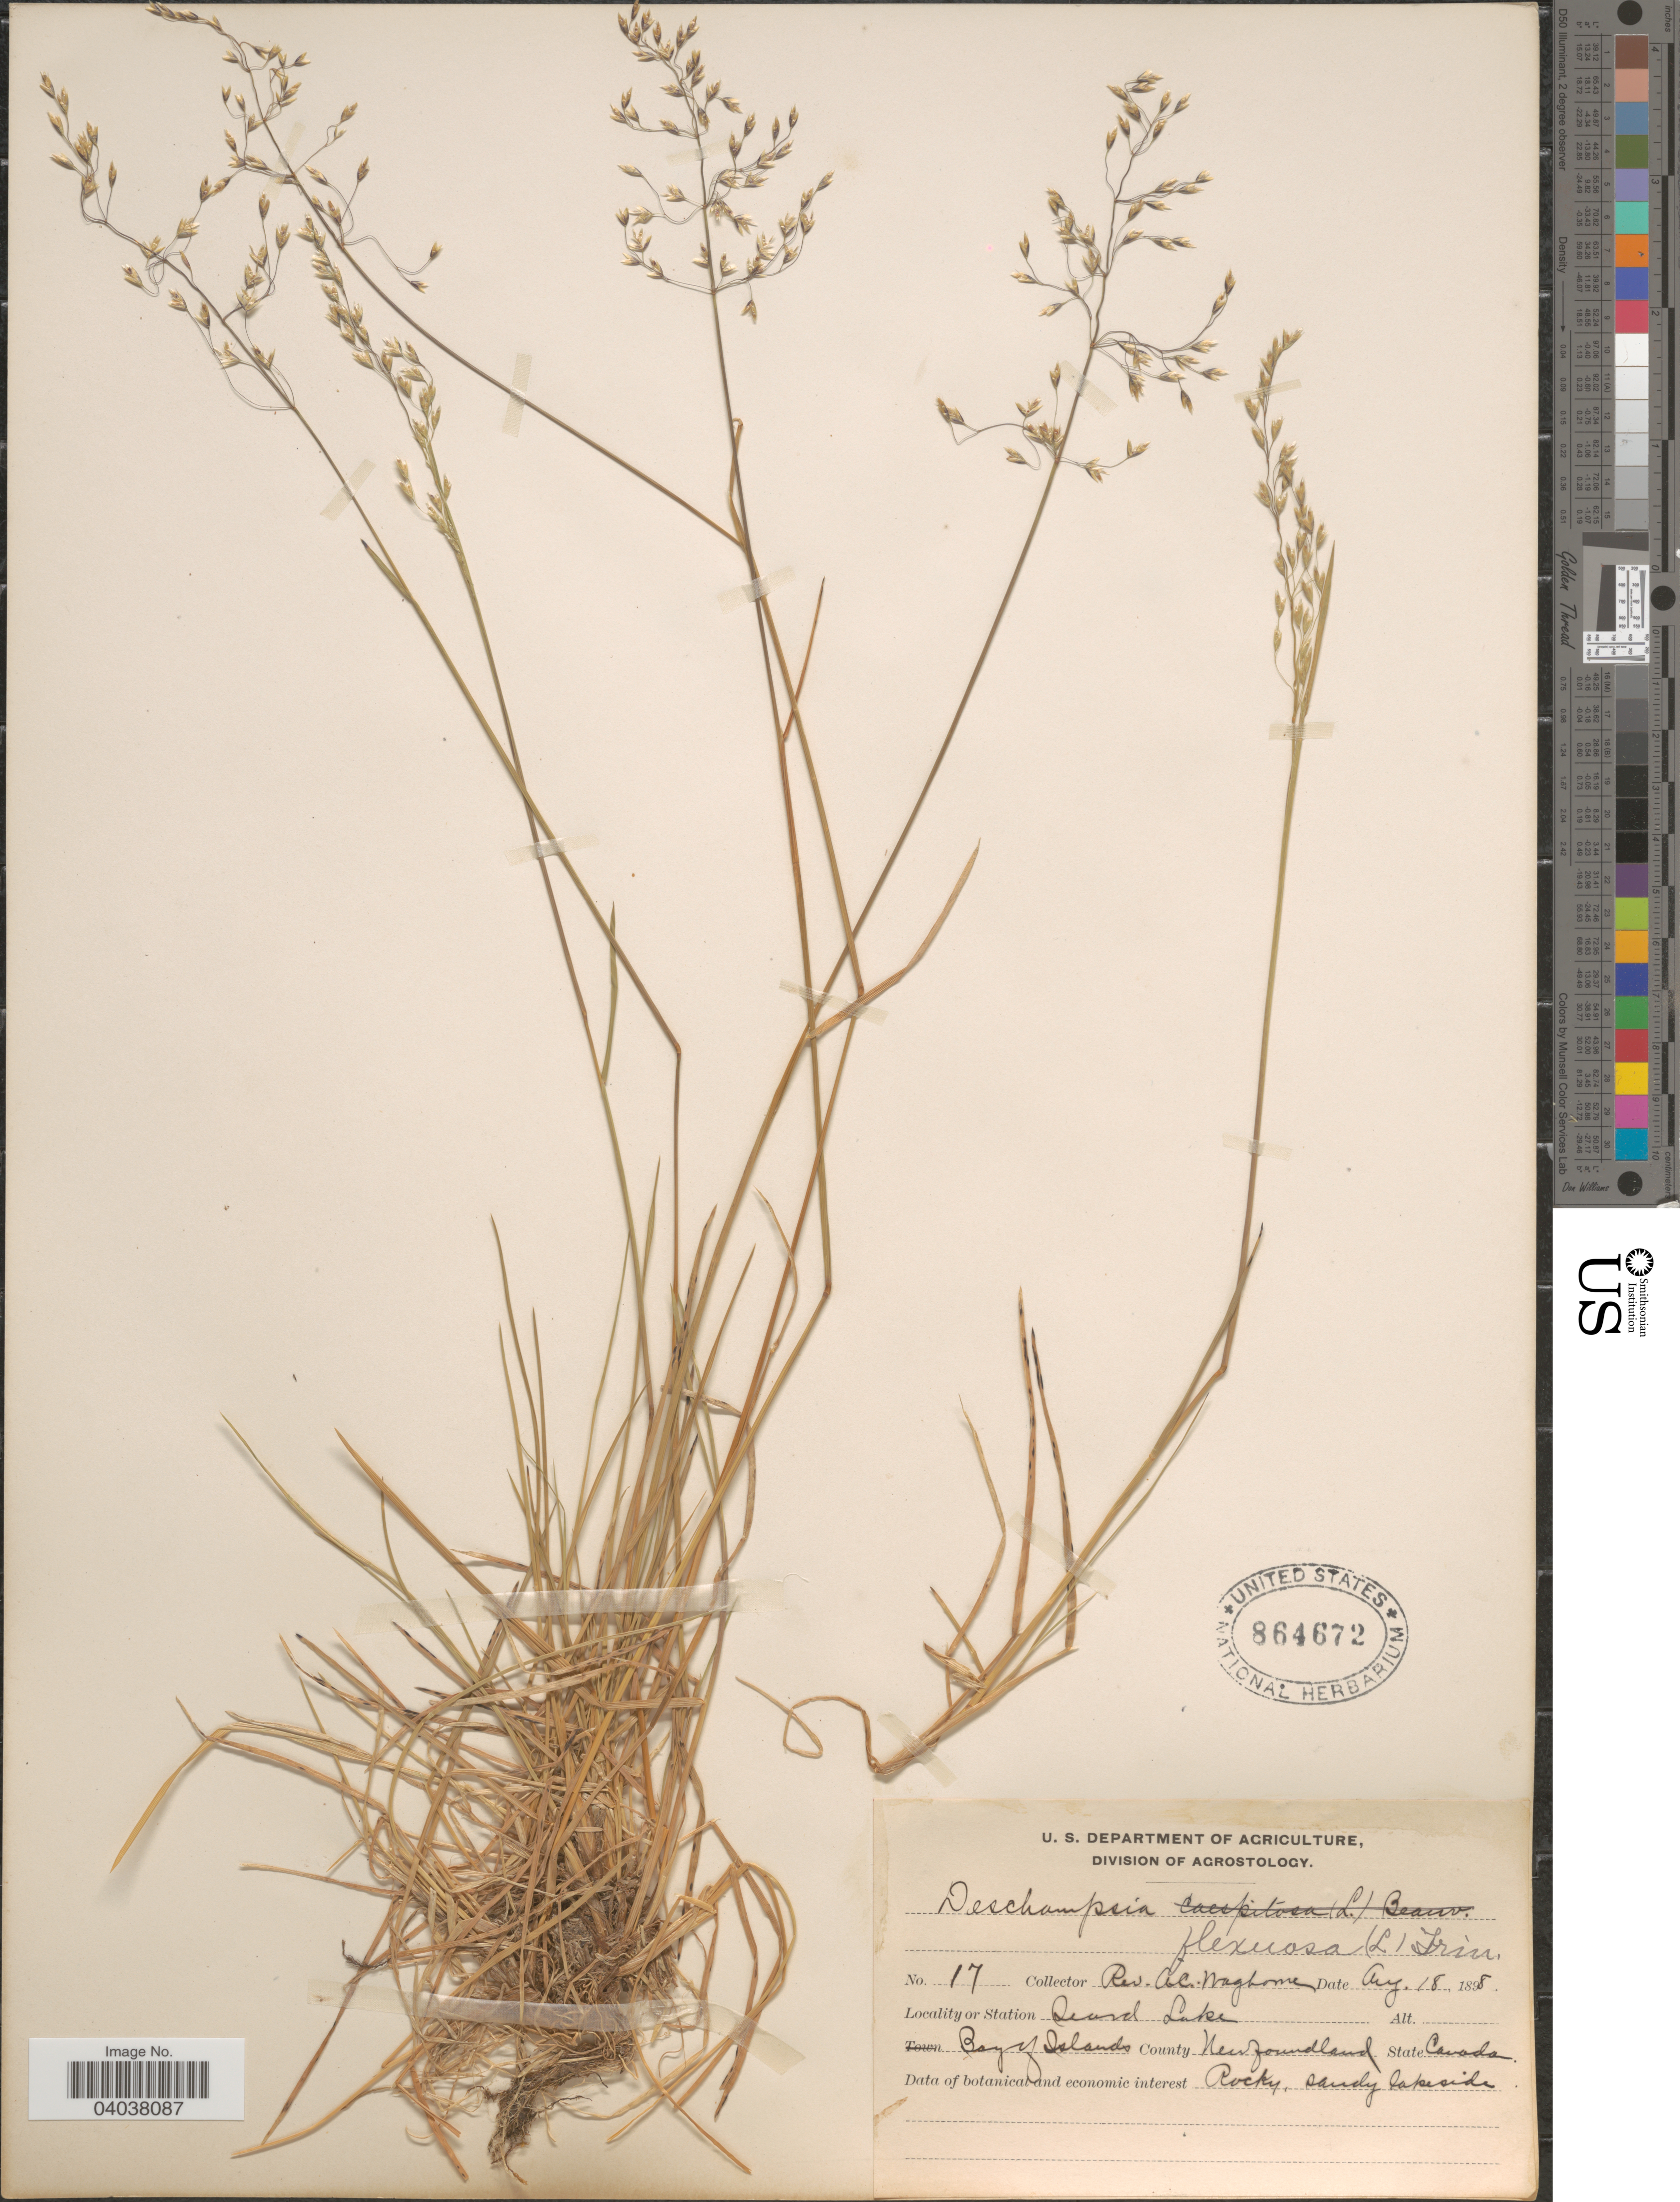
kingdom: Plantae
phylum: Tracheophyta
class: Liliopsida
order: Poales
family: Poaceae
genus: Deschampsia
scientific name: Deschampsia cespitosa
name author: (L.) P. Beauv.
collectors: A. Waghorne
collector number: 17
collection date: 1898-08-18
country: Canada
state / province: Newfoundland and Labrador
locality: Seand Lake. Bay of Islands. County Newfoundland.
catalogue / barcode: US 864672